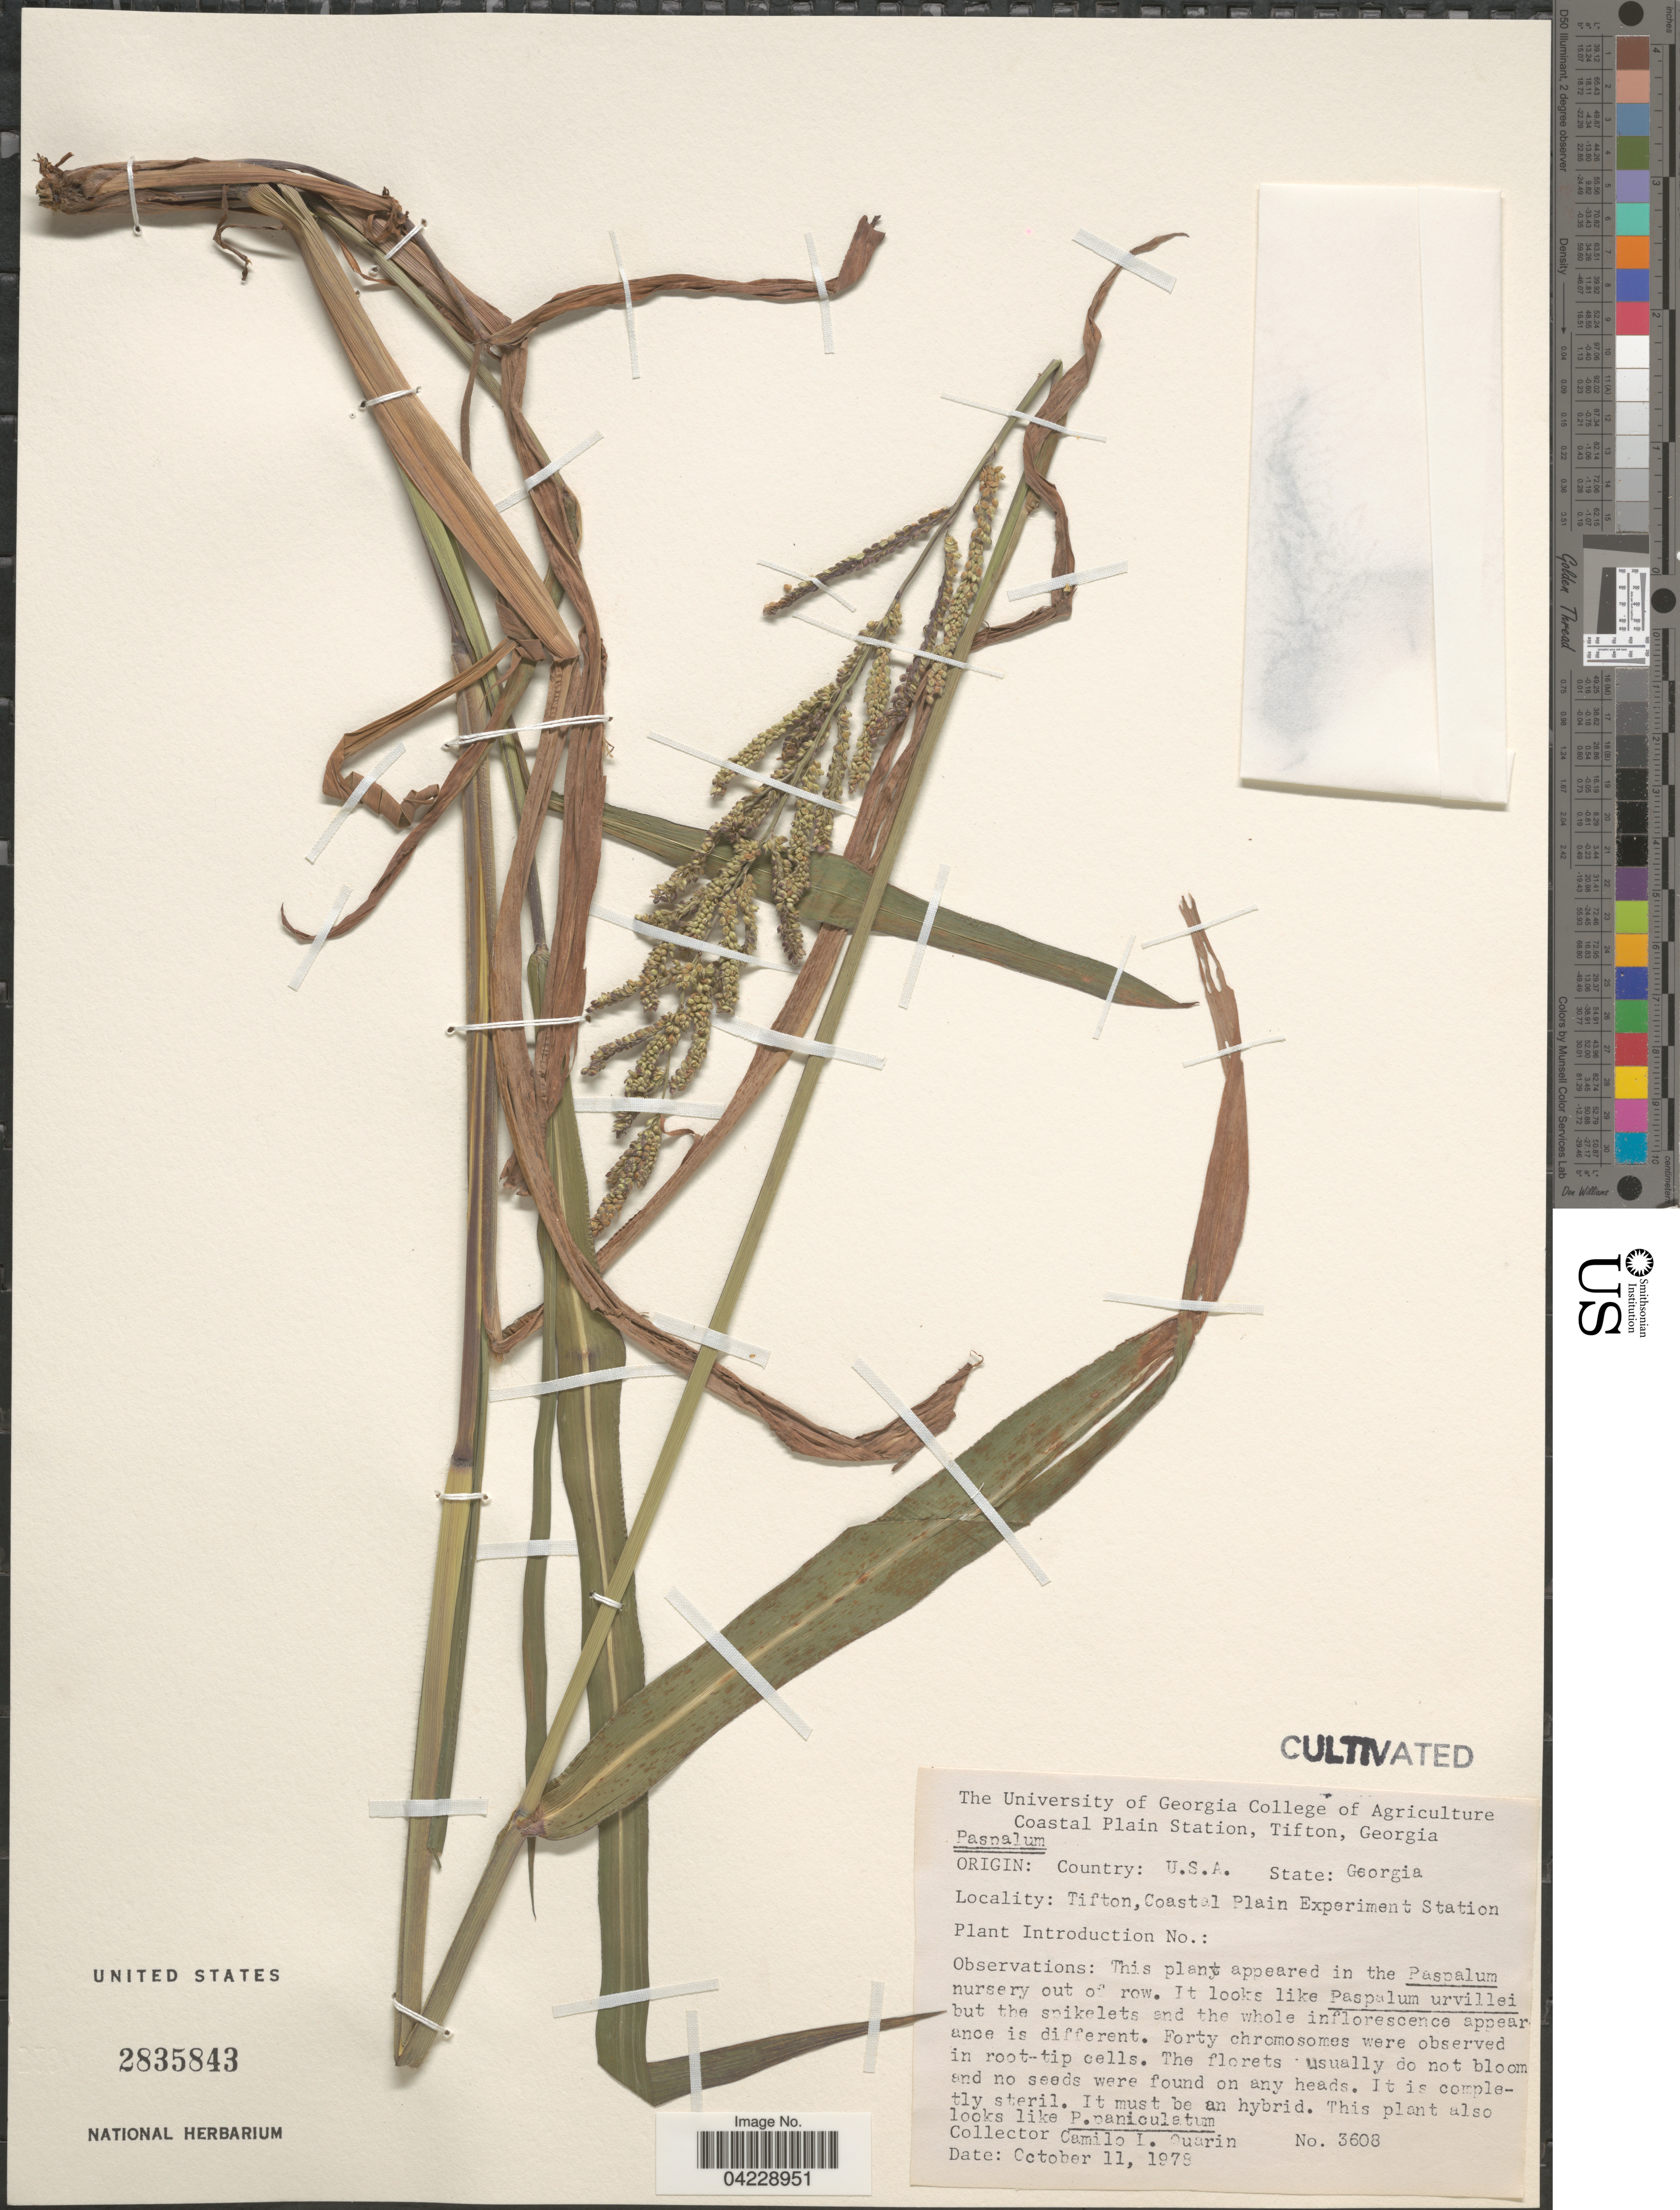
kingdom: Plantae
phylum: Tracheophyta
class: Liliopsida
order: Poales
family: Poaceae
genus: Paspalum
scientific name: Paspalum sp.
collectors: C. Quarin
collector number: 3608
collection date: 1978-10-11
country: United States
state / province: Georgia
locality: In the Paspalum nursery out of row.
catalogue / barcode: US 2835843